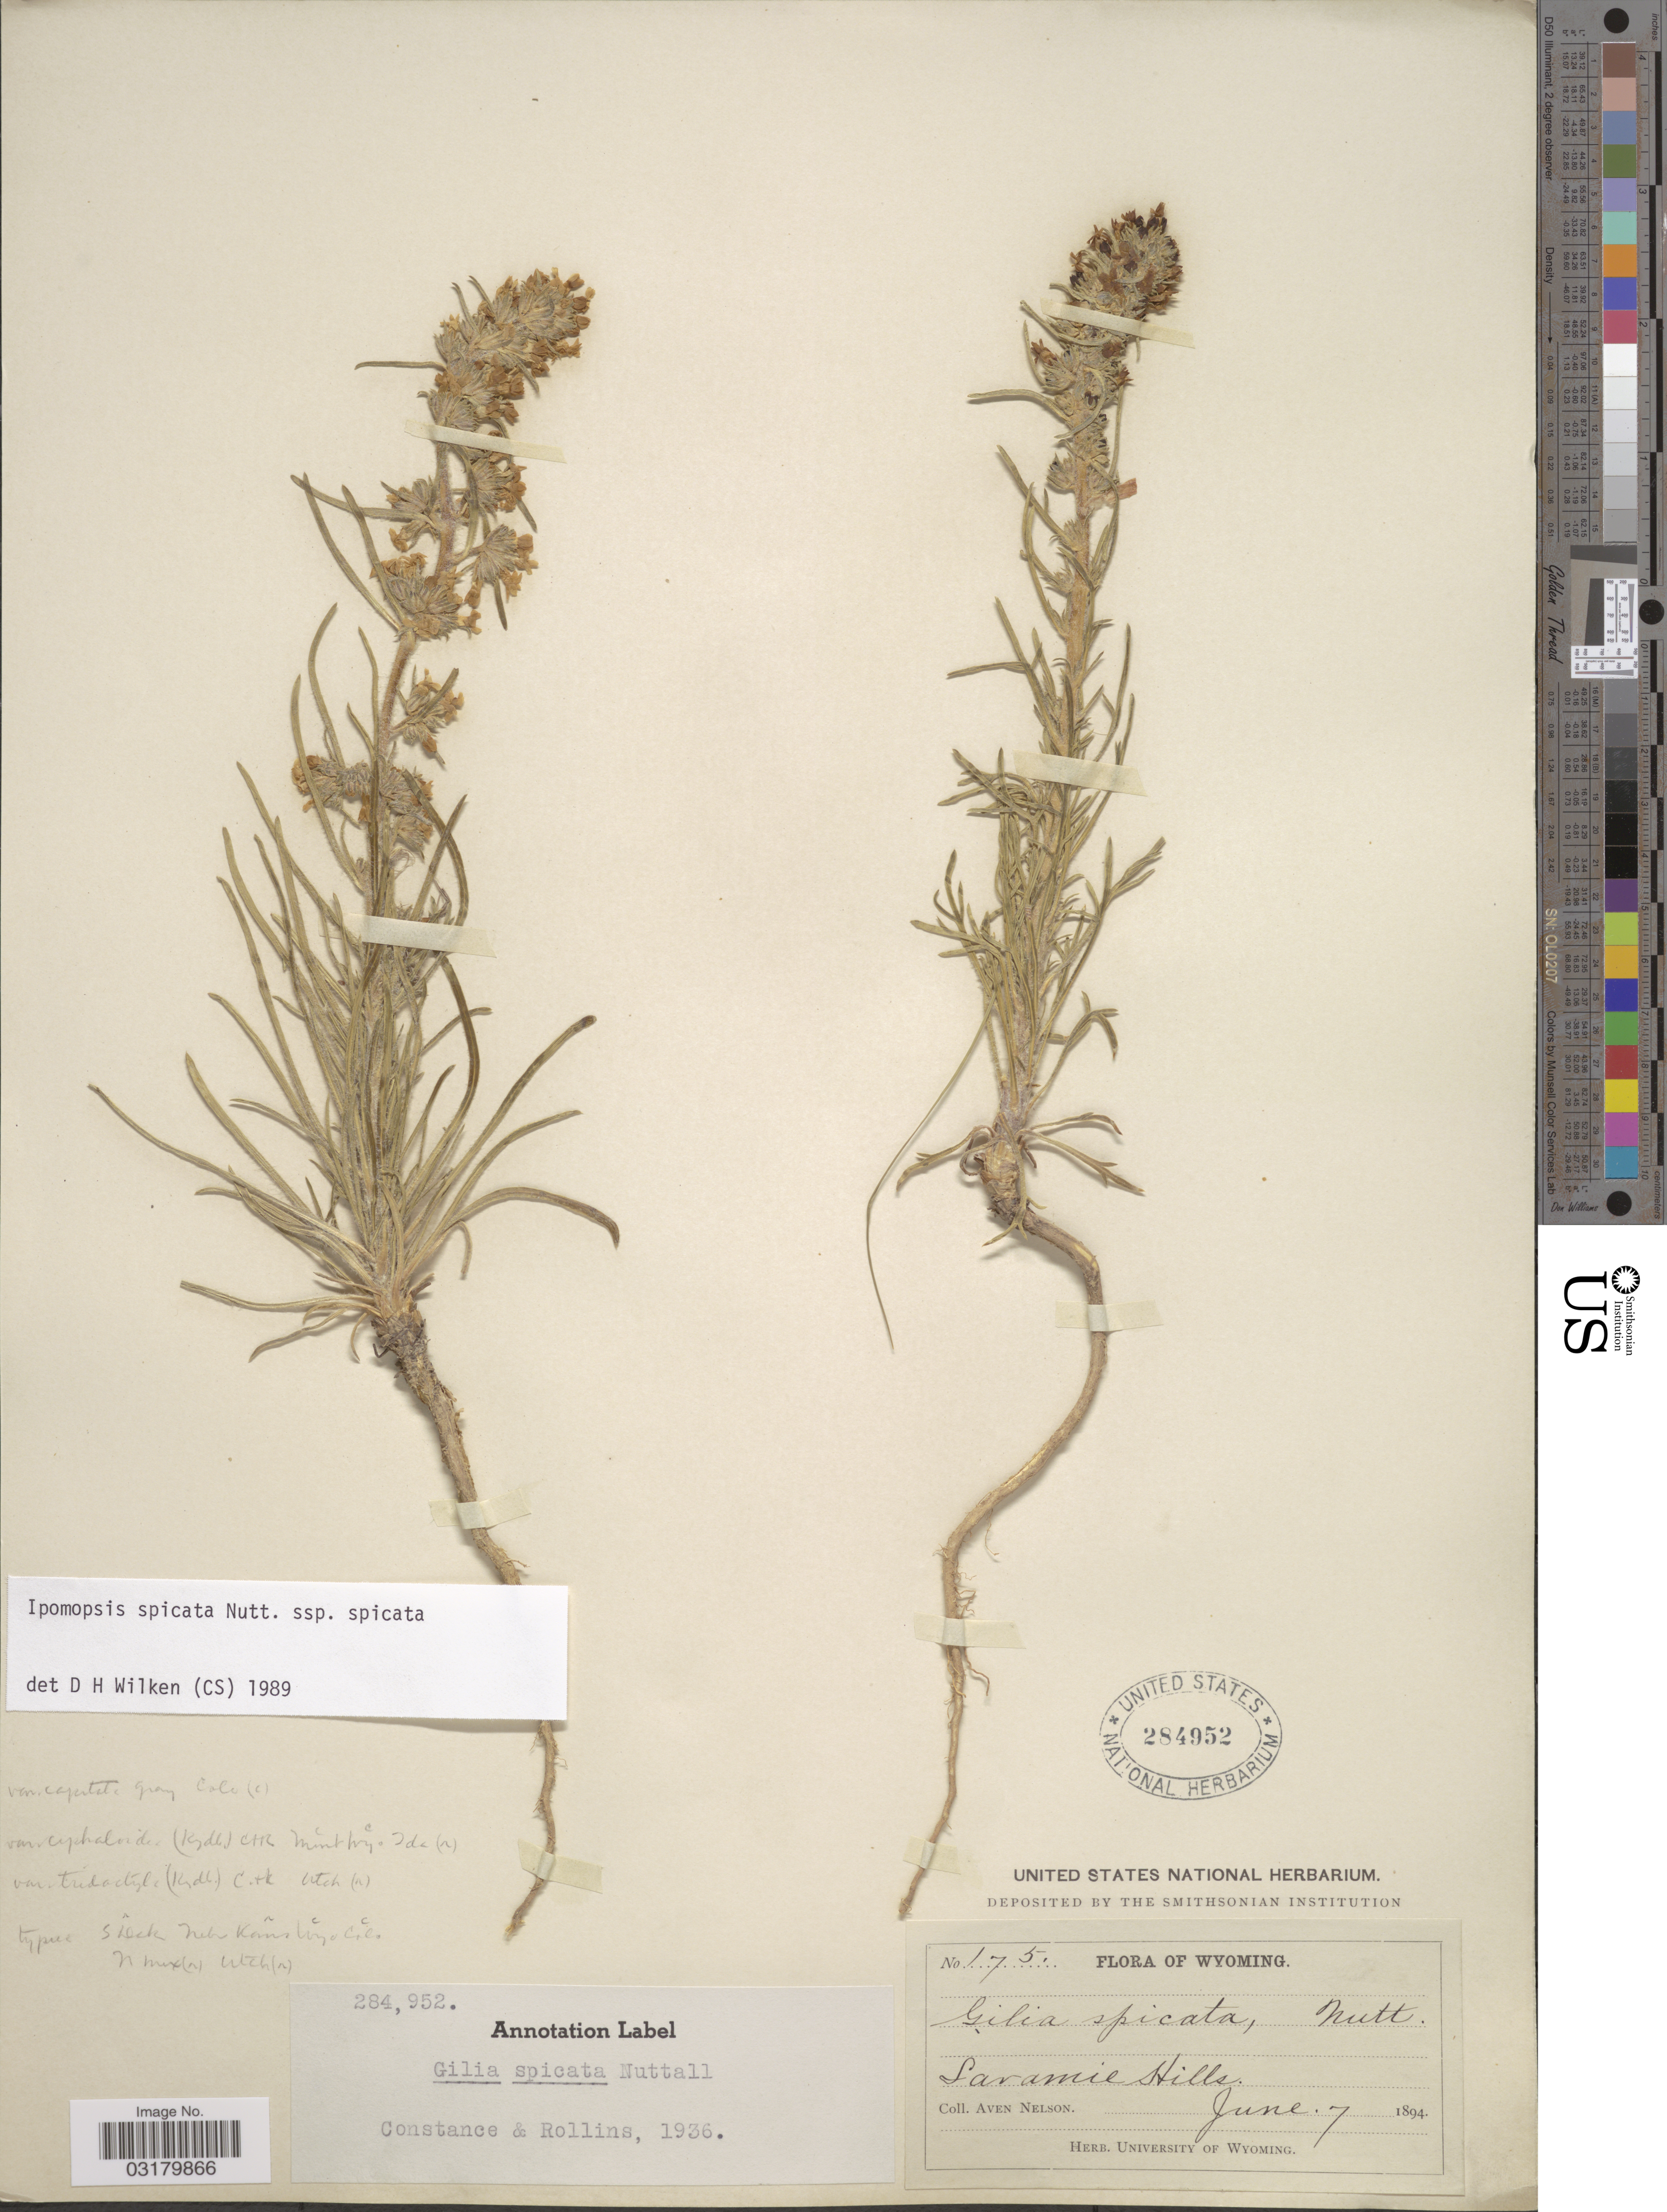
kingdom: Plantae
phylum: Tracheophyta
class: Magnoliopsida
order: Ericales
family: Polemoniaceae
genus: Ipomopsis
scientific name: Ipomopsis spicata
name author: (Nutt.) V.E. Grant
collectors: A. Nelson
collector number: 175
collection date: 1894-06-07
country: United States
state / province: Wyoming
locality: Laramie Hills.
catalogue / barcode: US 284952